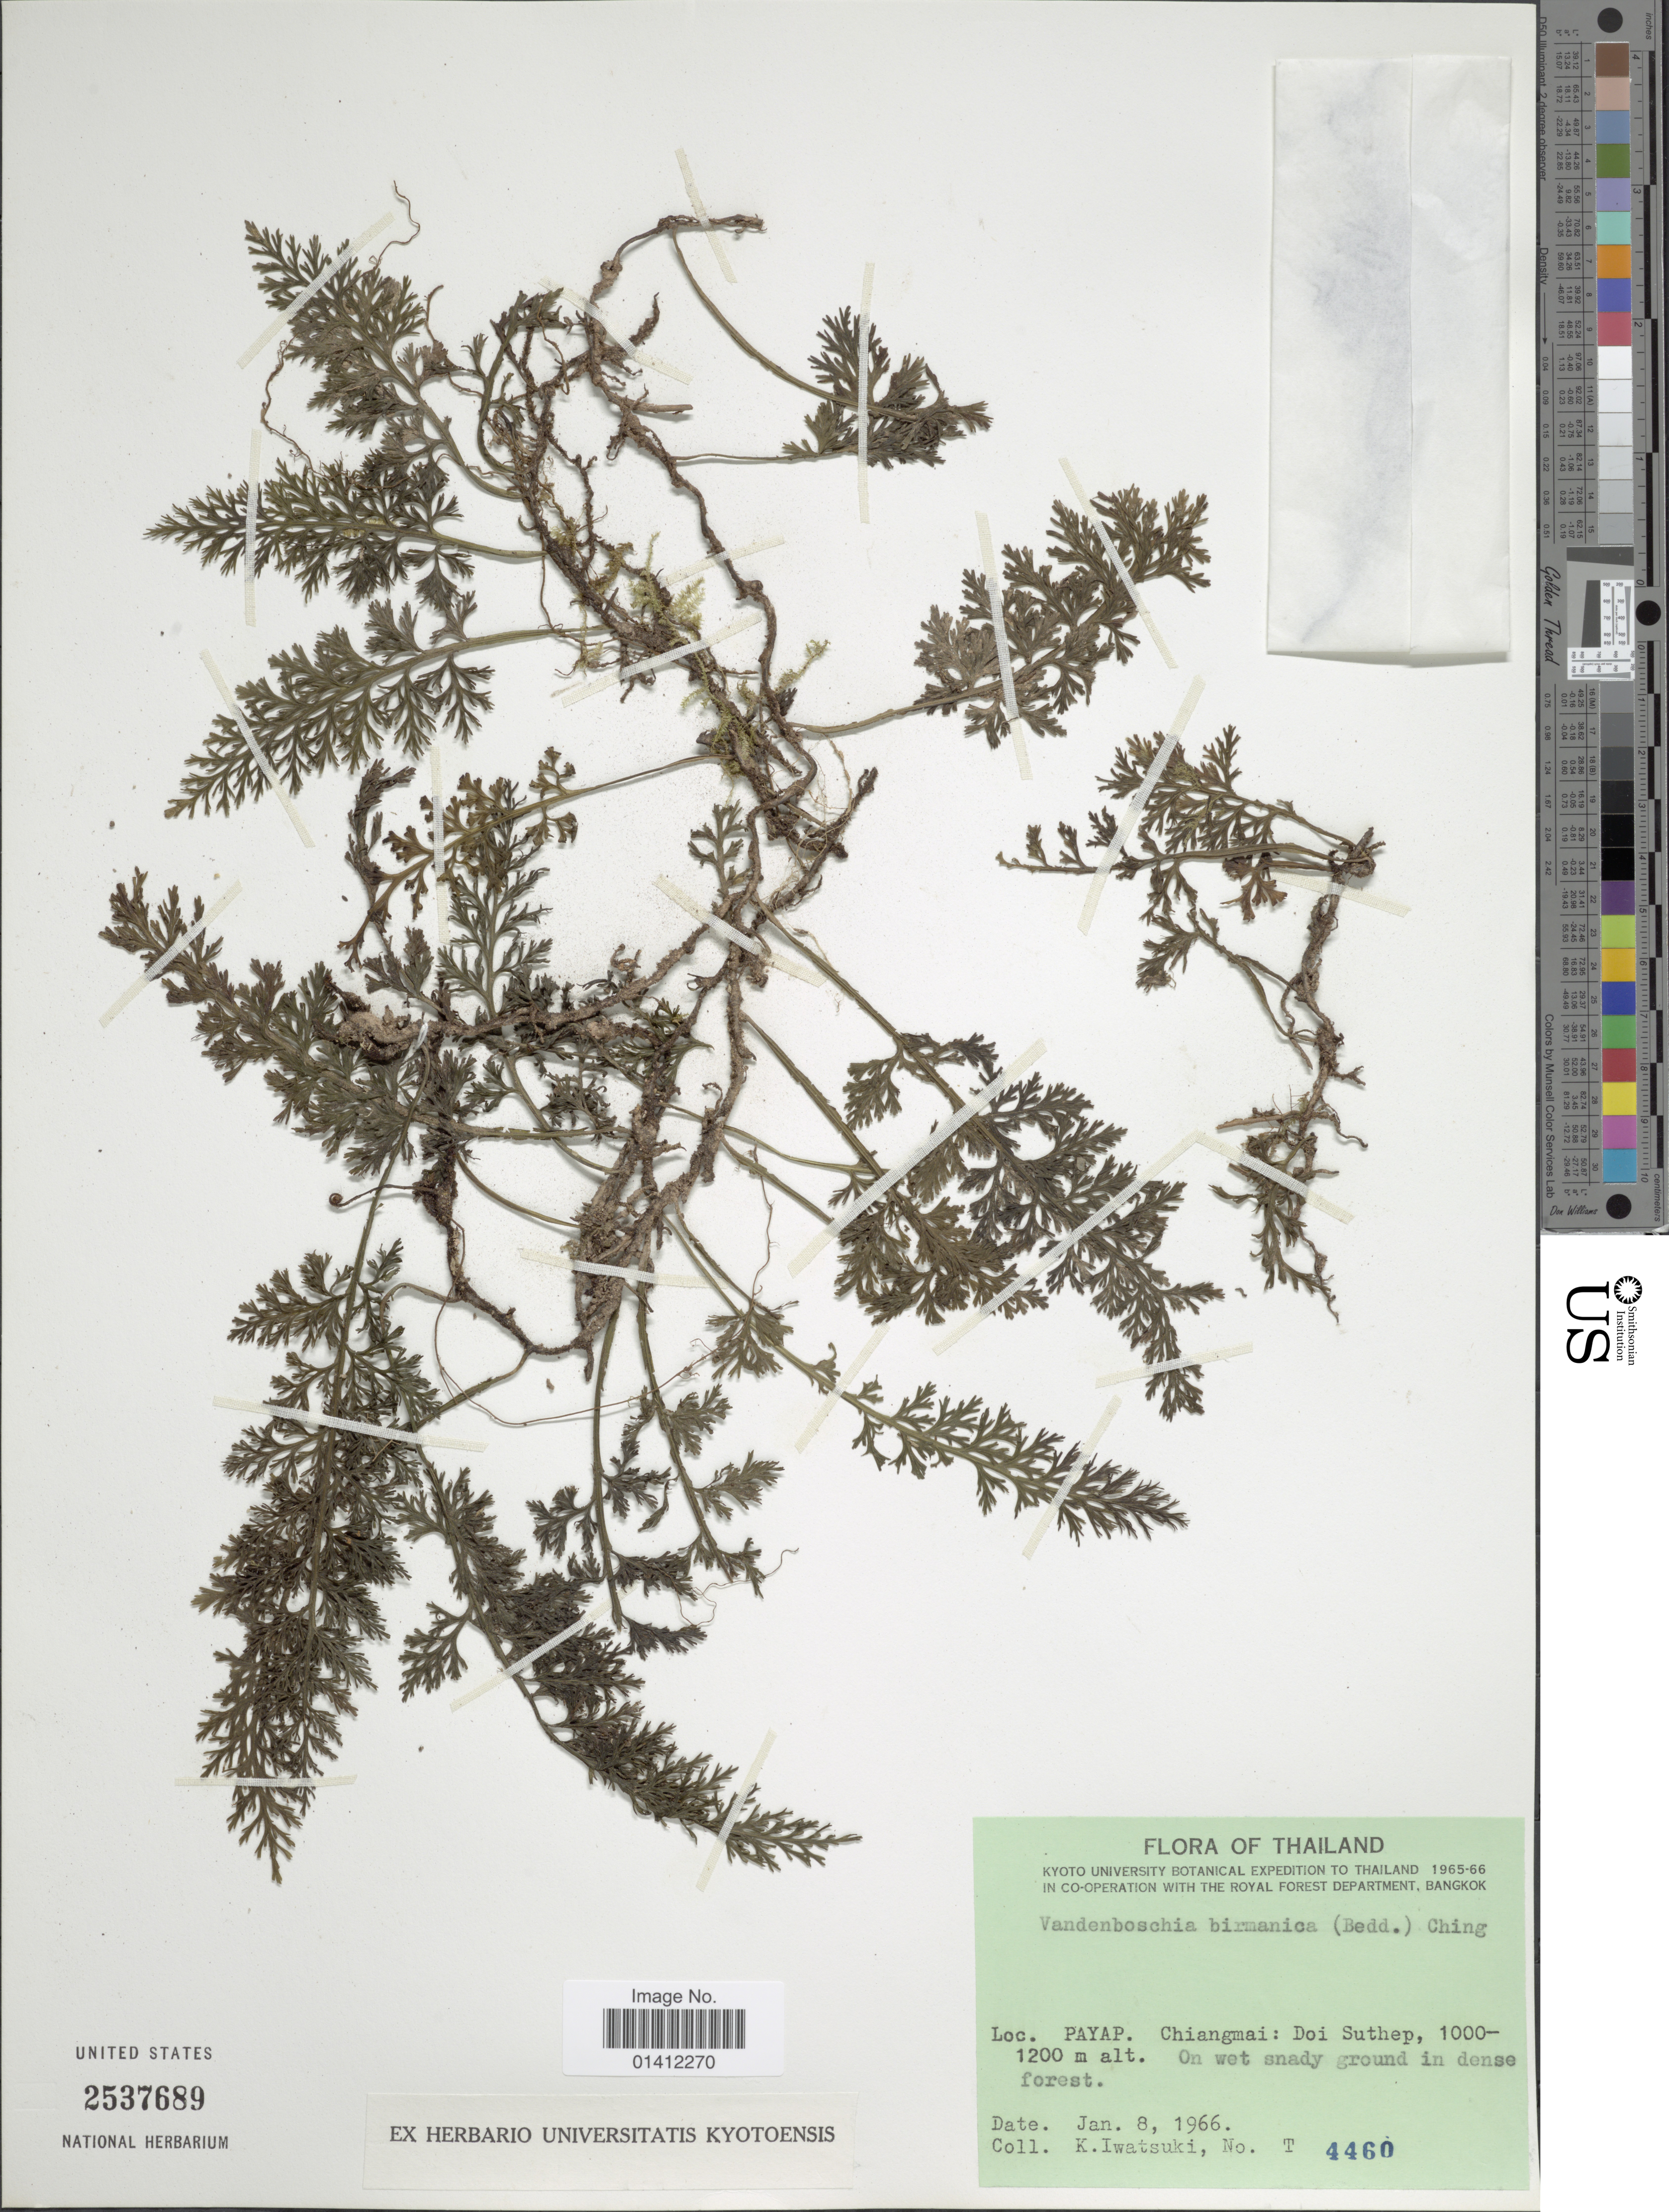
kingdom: Plantae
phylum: Tracheophyta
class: Polypodiopsida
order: Hymenophyllales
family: Hymenophyllaceae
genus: Vandenboschia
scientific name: Vandenboschia birmanica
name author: (Bedd.) Ching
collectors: K. Iwatsuki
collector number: T 4460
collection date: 1966-01-08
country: Thailand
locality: Loc. Payap. Chiangmai: Doi Suthep. On wet sandy ground in dense forest.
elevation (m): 1000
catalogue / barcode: US 2537689